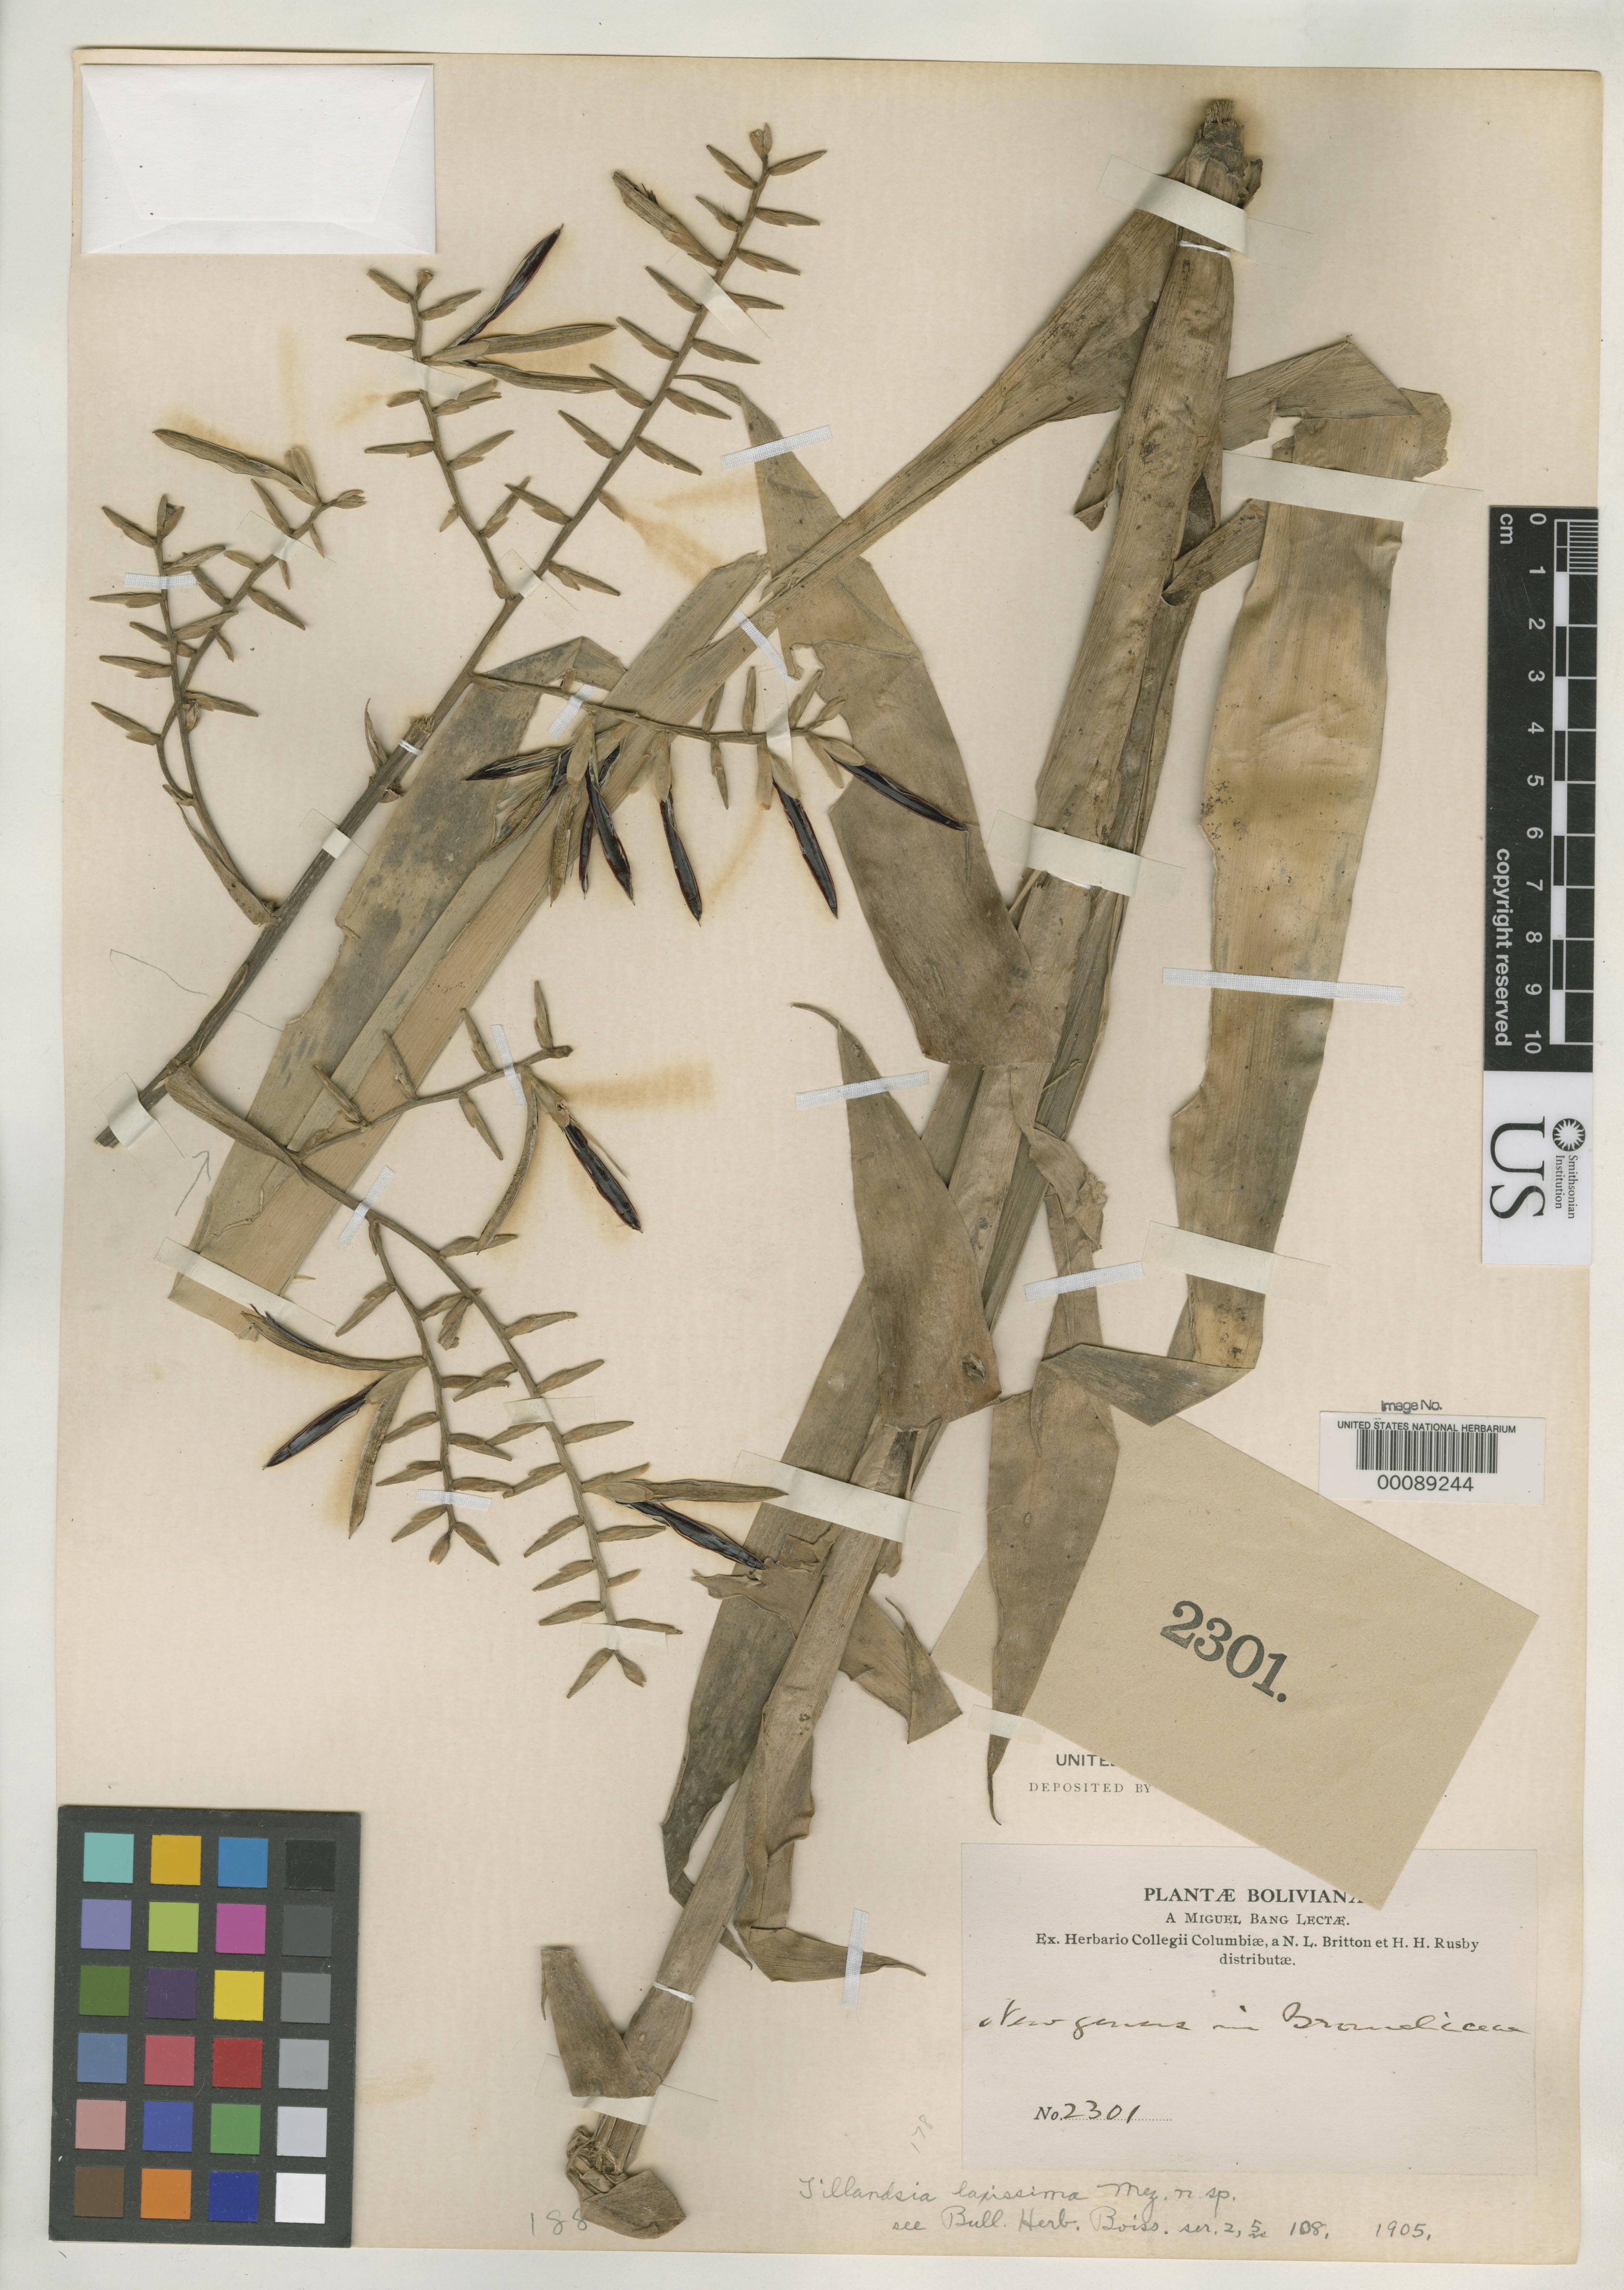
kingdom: Plantae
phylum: Tracheophyta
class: Liliopsida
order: Poales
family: Bromeliaceae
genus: Tillandsia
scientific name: Tillandsia laxissima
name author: Mez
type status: Isotype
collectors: M. Bang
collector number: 2301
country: Bolivia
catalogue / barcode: US 32899